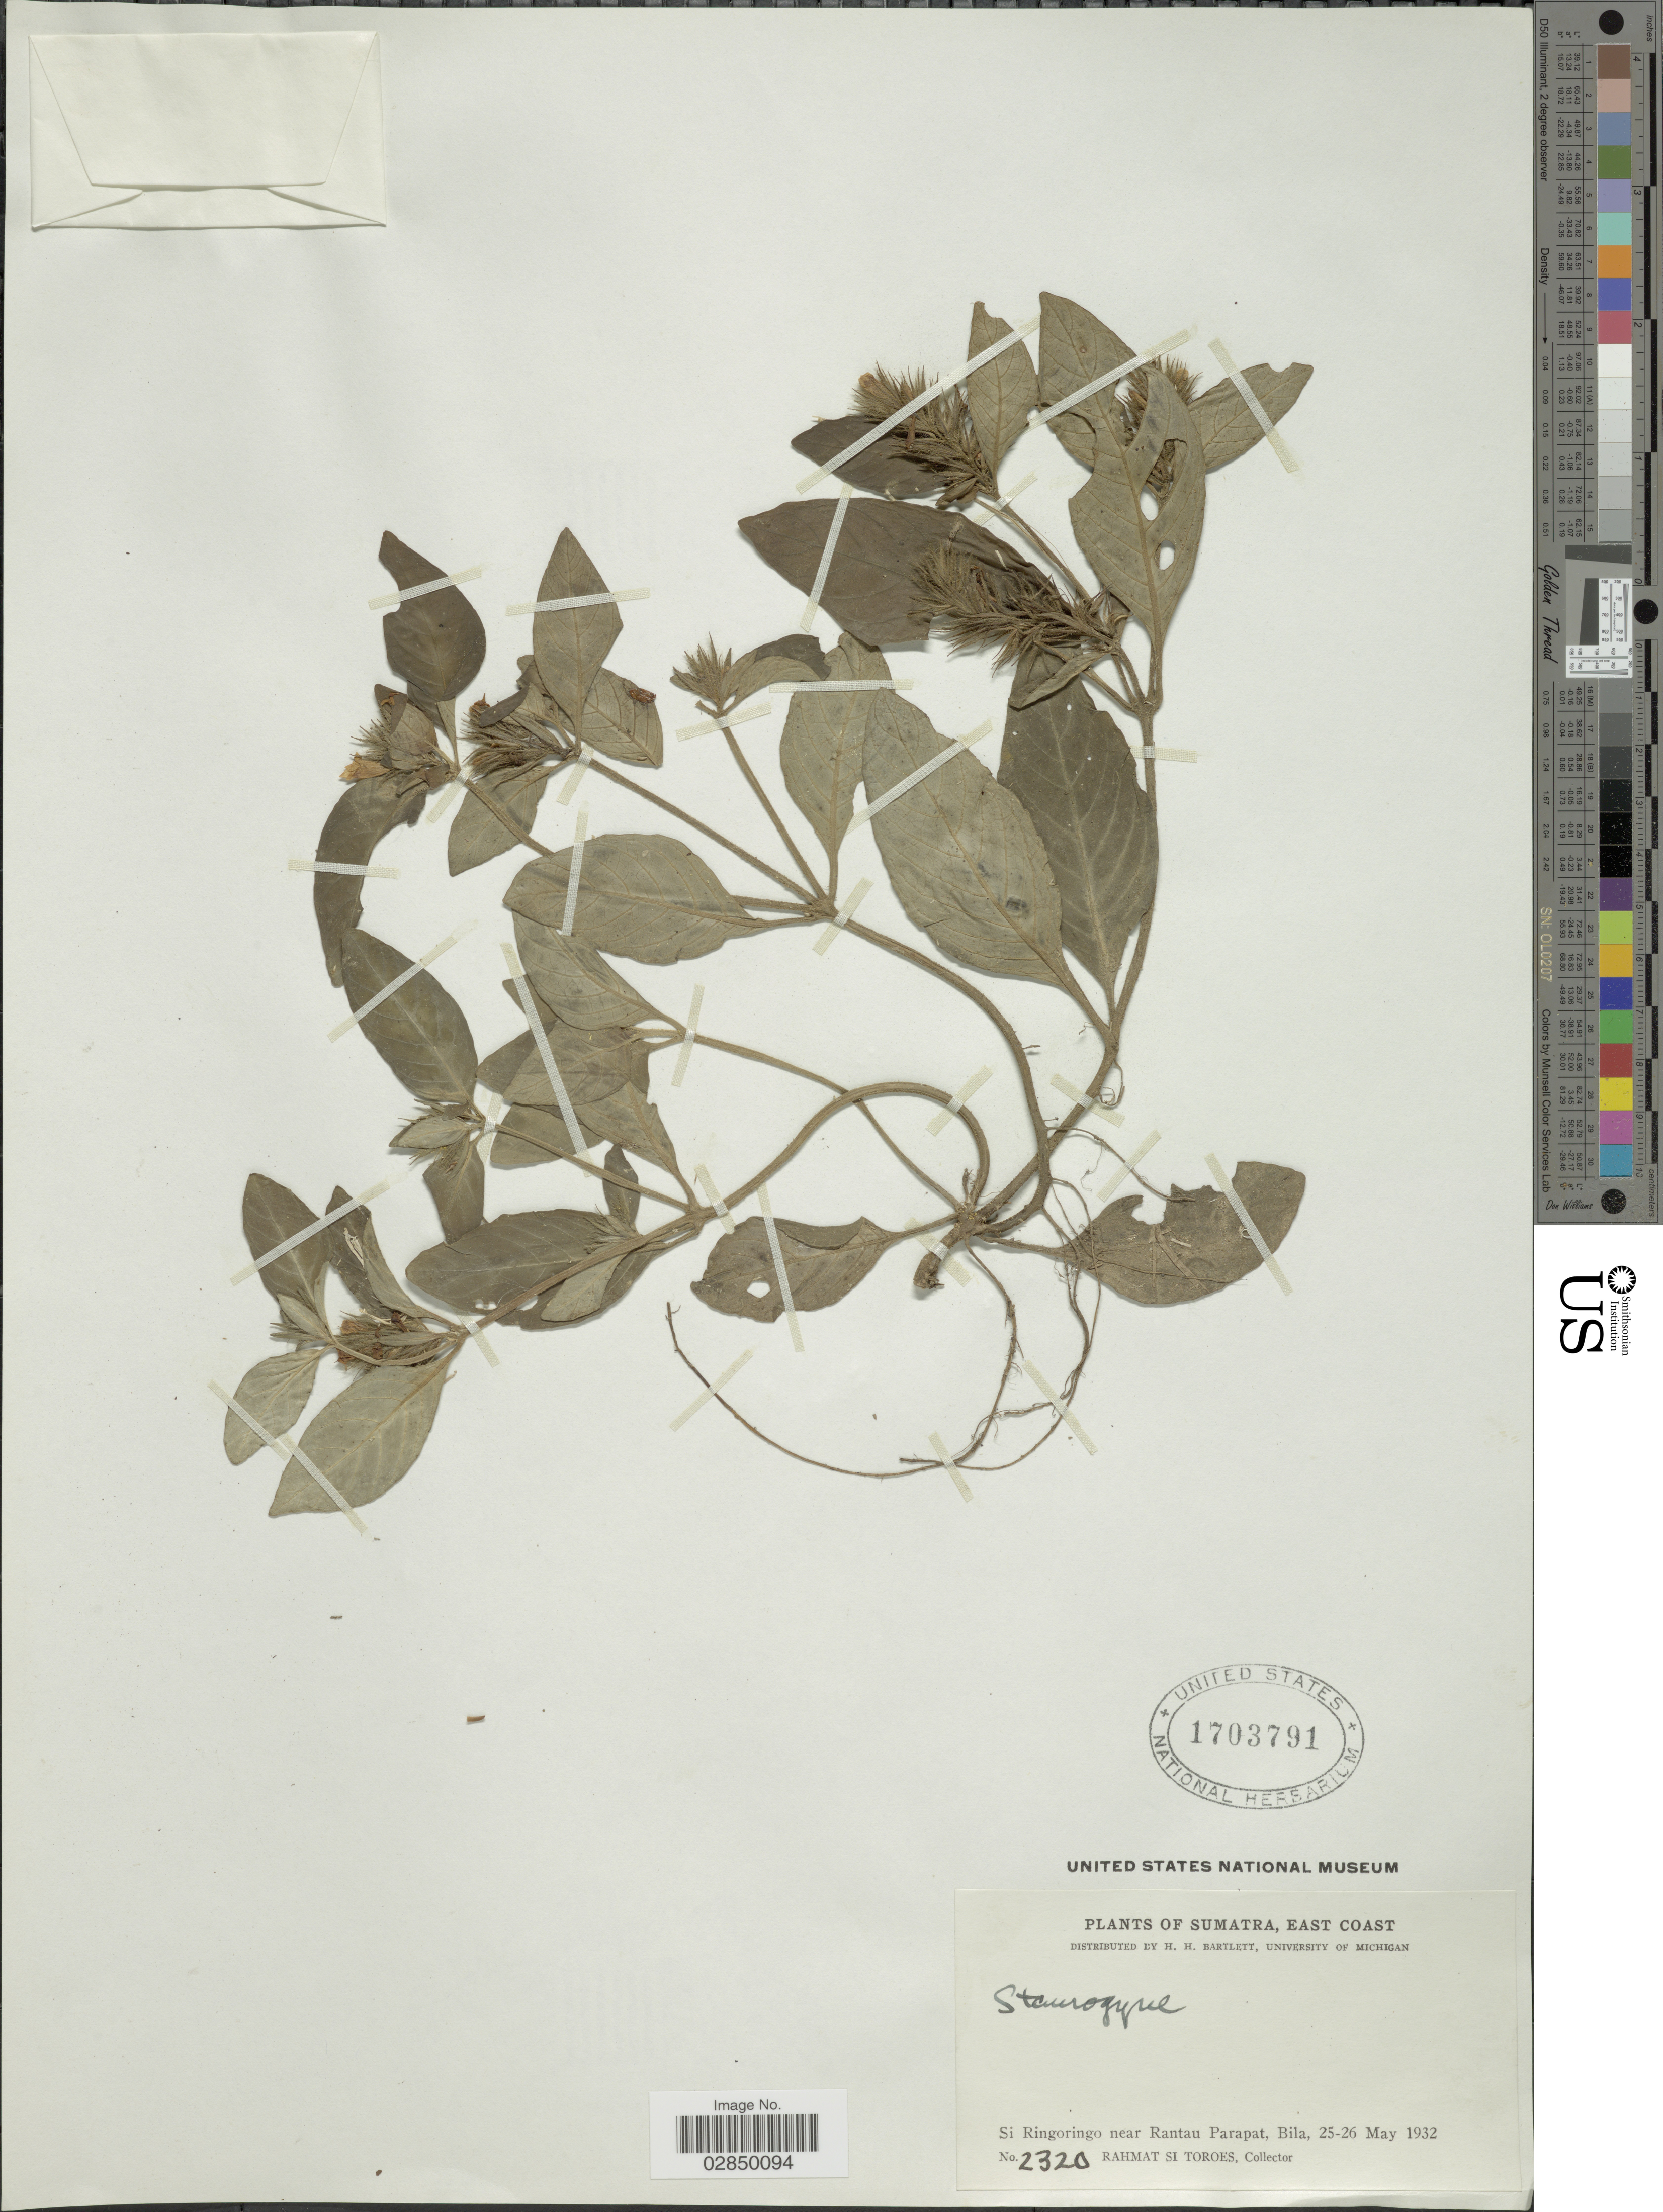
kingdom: Plantae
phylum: Tracheophyta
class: Magnoliopsida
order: Lamiales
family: Acanthaceae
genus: Staurogyne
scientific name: Staurogyne sp.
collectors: Rahmat Si Boeea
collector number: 2320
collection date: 1932-05-25/1932-05-26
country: Indonesia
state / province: Sumatra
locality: East Coast. Si Ringoringo near Rantau Parapat, Bila.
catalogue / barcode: US 1703791